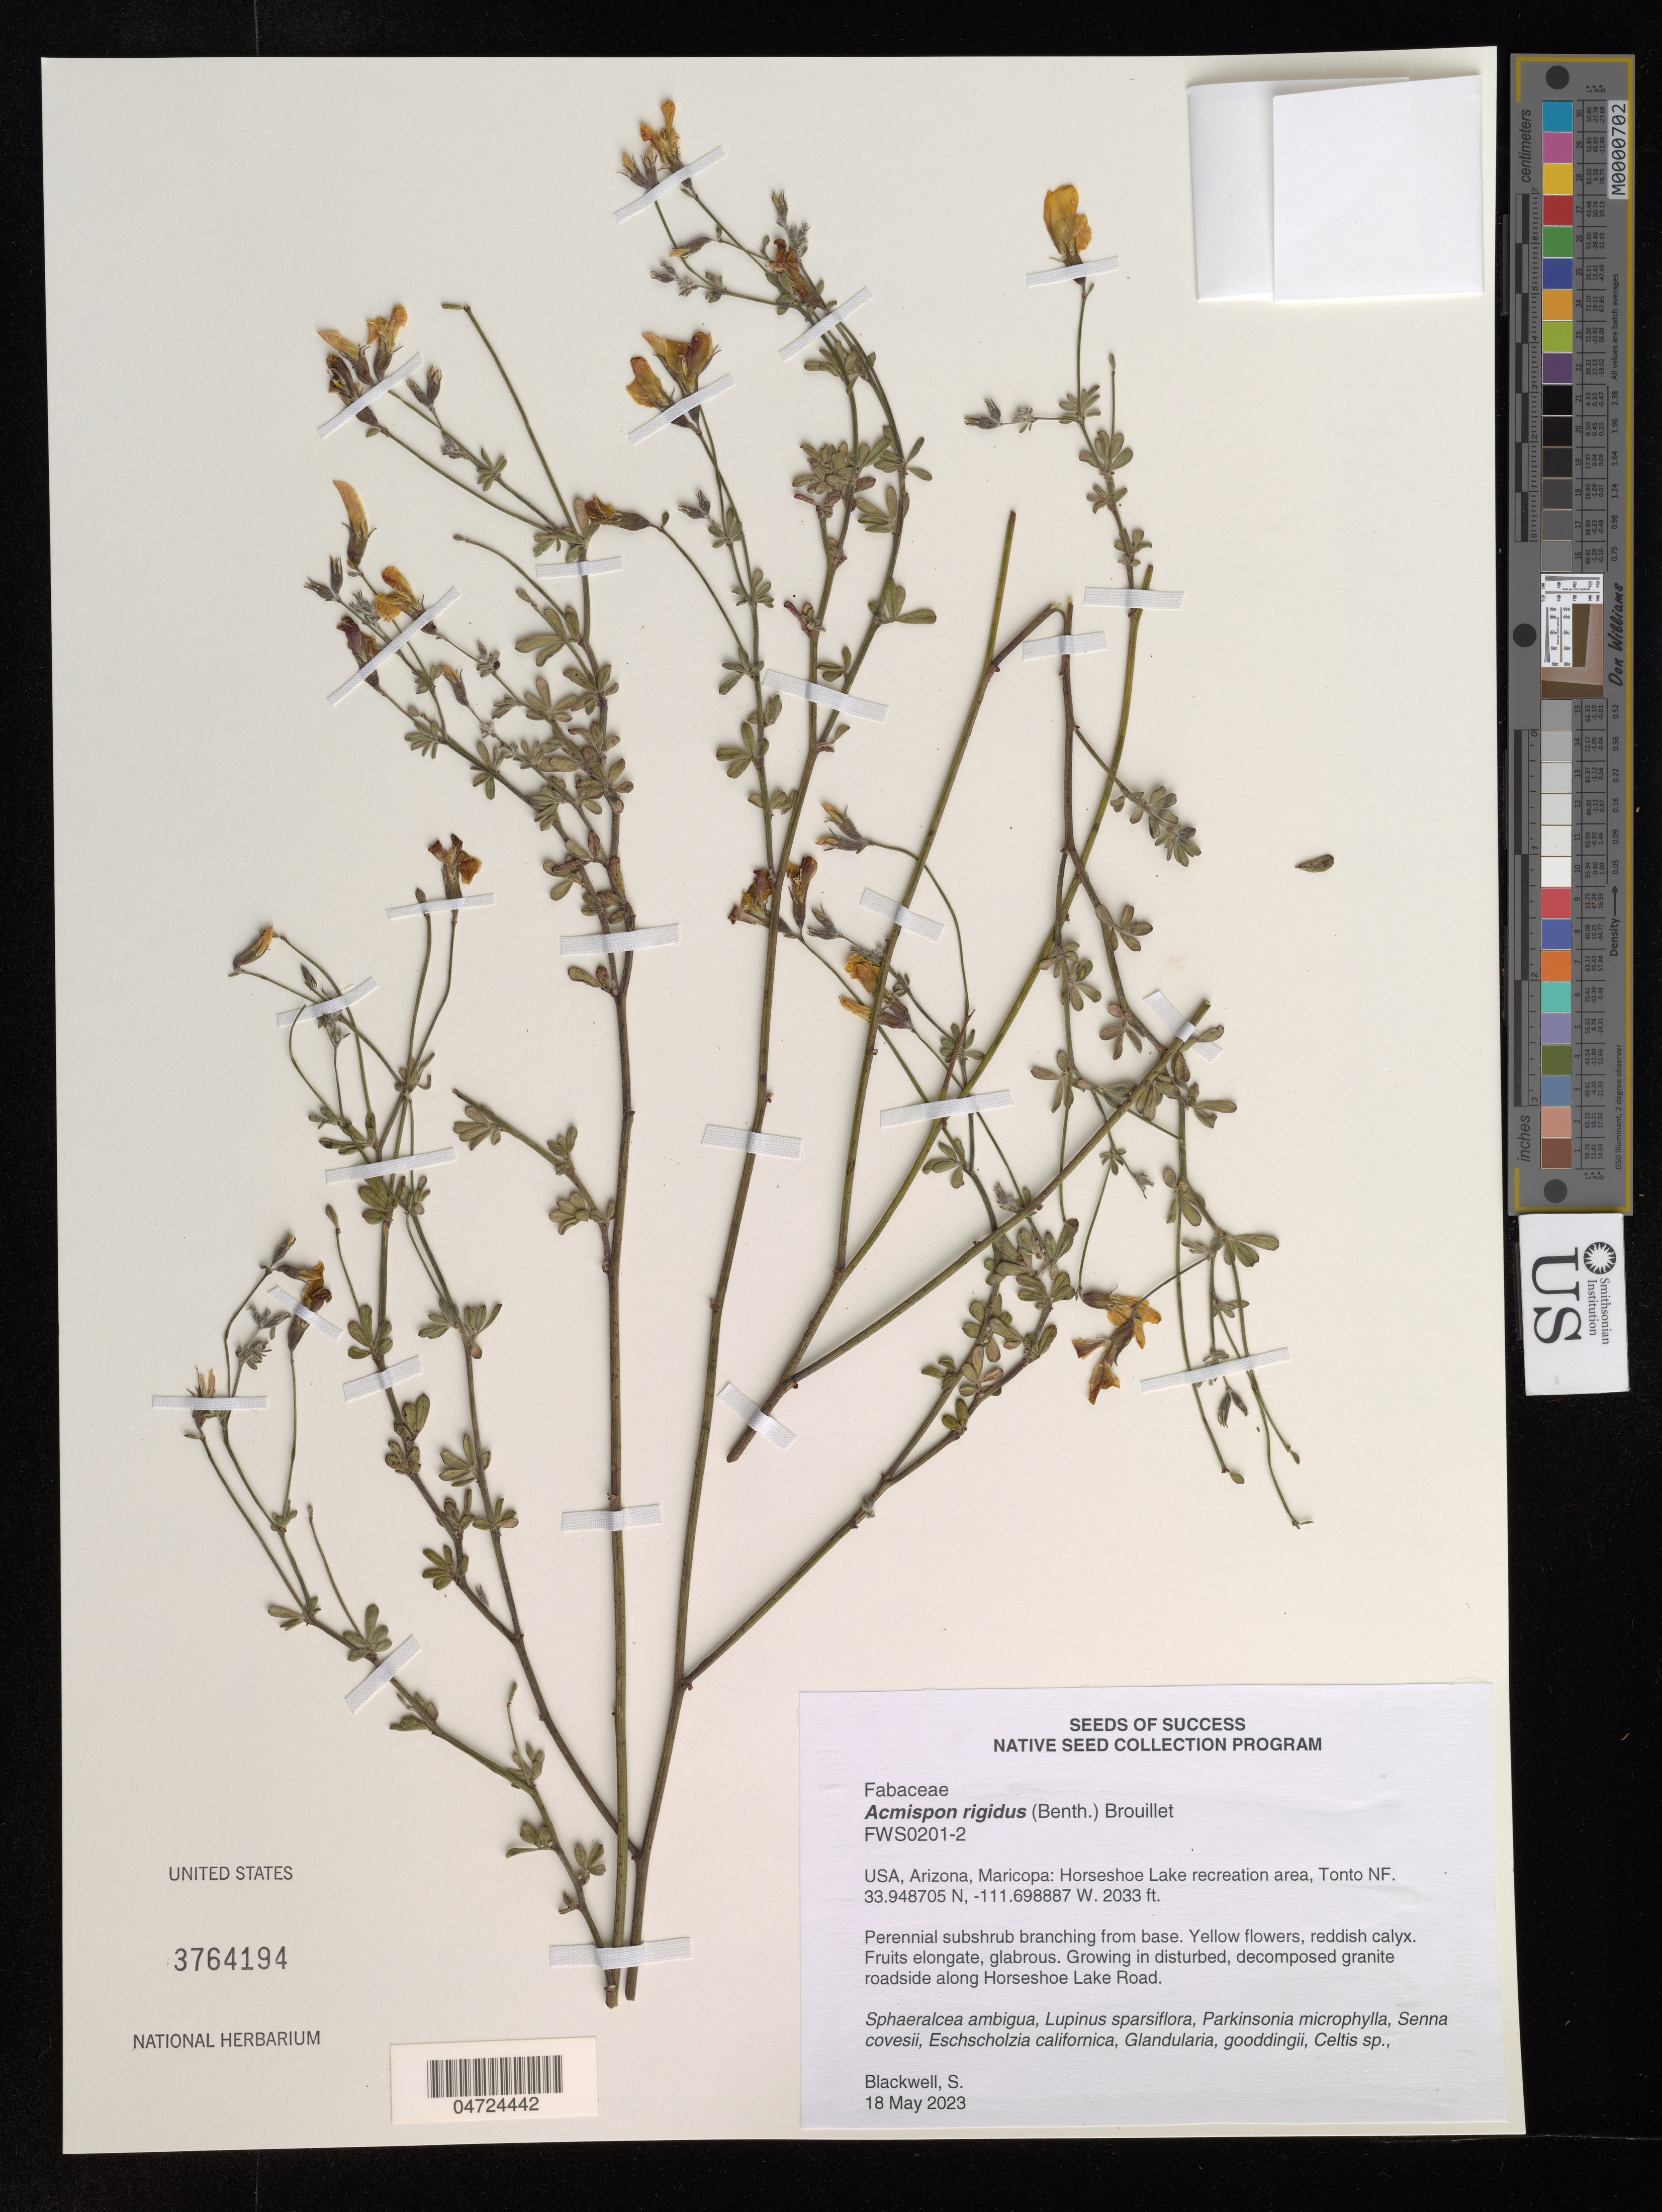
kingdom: Plantae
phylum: Tracheophyta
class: Magnoliopsida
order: Fabales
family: Fabaceae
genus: Acmispon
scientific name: Acmispon rigidus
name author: (Benth.) Brouillet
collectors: S. Blackwell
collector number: FWS0201-2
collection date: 2023-05-18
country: United States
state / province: Arizona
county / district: Maricopa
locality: Maricopa: Horseshoe Lake recreation area, Tonto NF. Growing in disturbed, decomposed granite roadside along Horseshoe Lake Road.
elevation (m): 620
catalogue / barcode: US 3764194